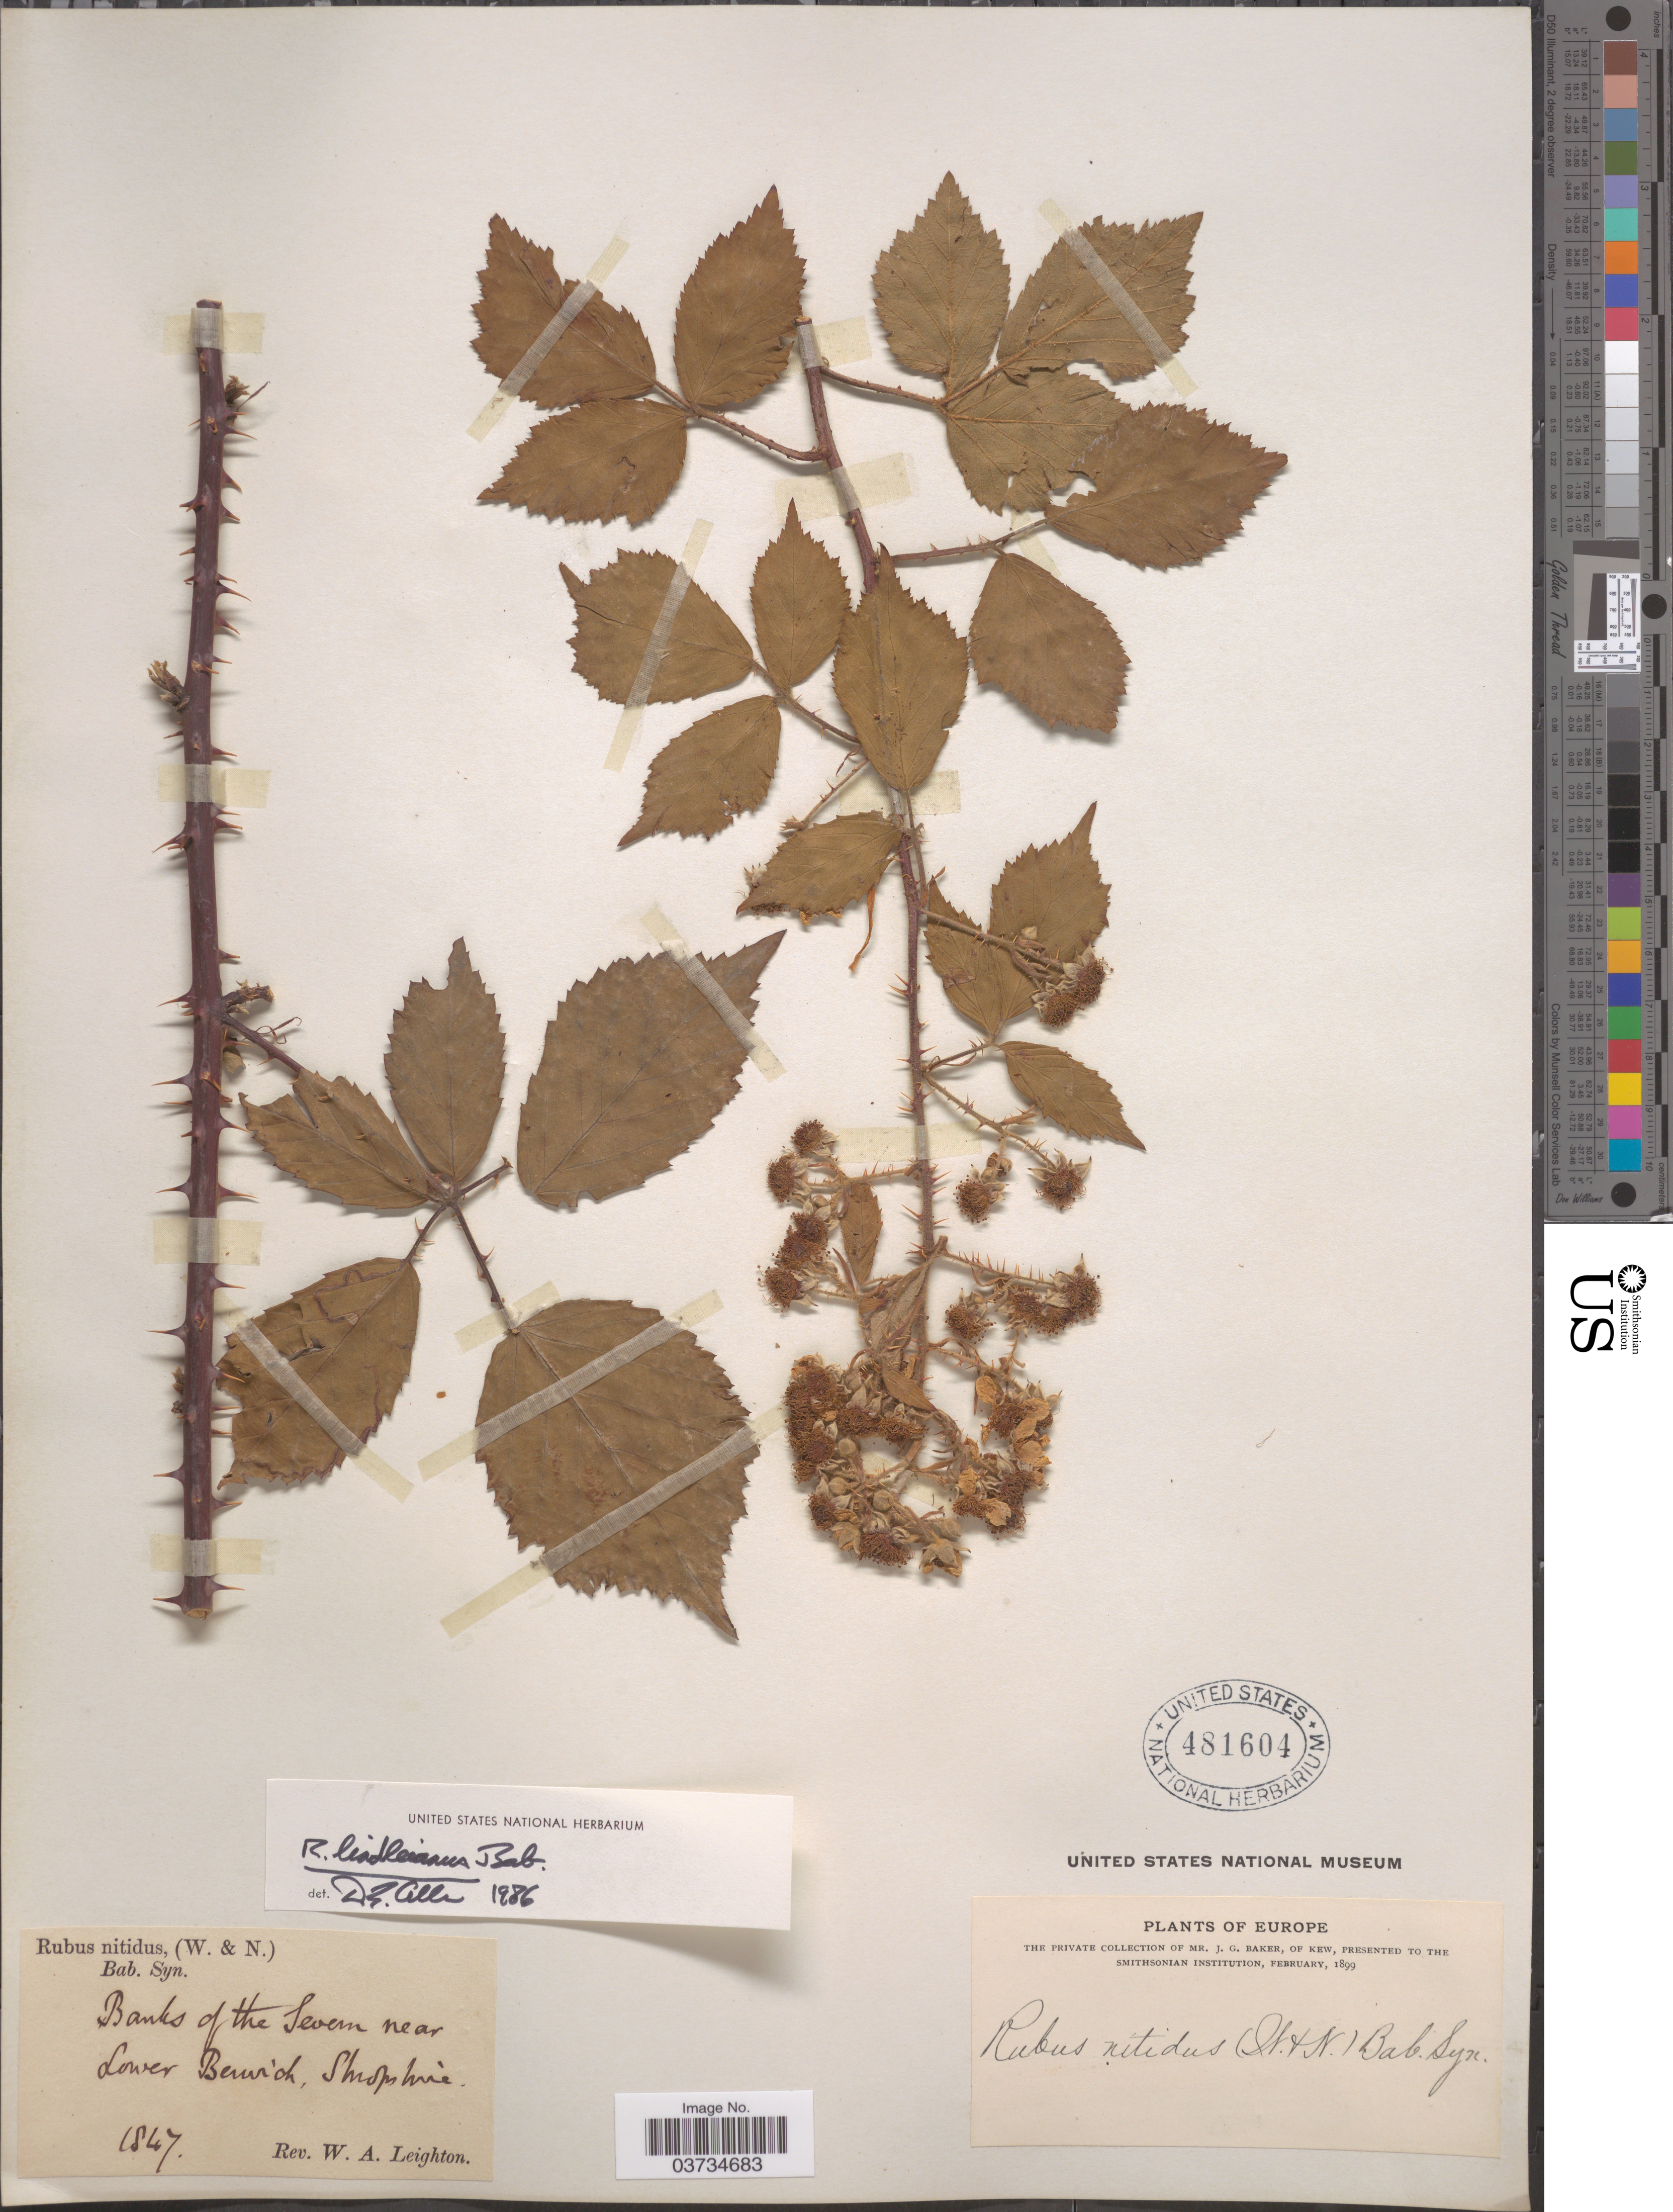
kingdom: Plantae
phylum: Tracheophyta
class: Magnoliopsida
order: Rosales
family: Rosaceae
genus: Rubus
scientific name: Rubus lindleyanus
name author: Lees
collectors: W. Leighton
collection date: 1847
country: United Kingdom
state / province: England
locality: Banks of the Severn near Lower Berwich, Shropshire.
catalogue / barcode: US 481604